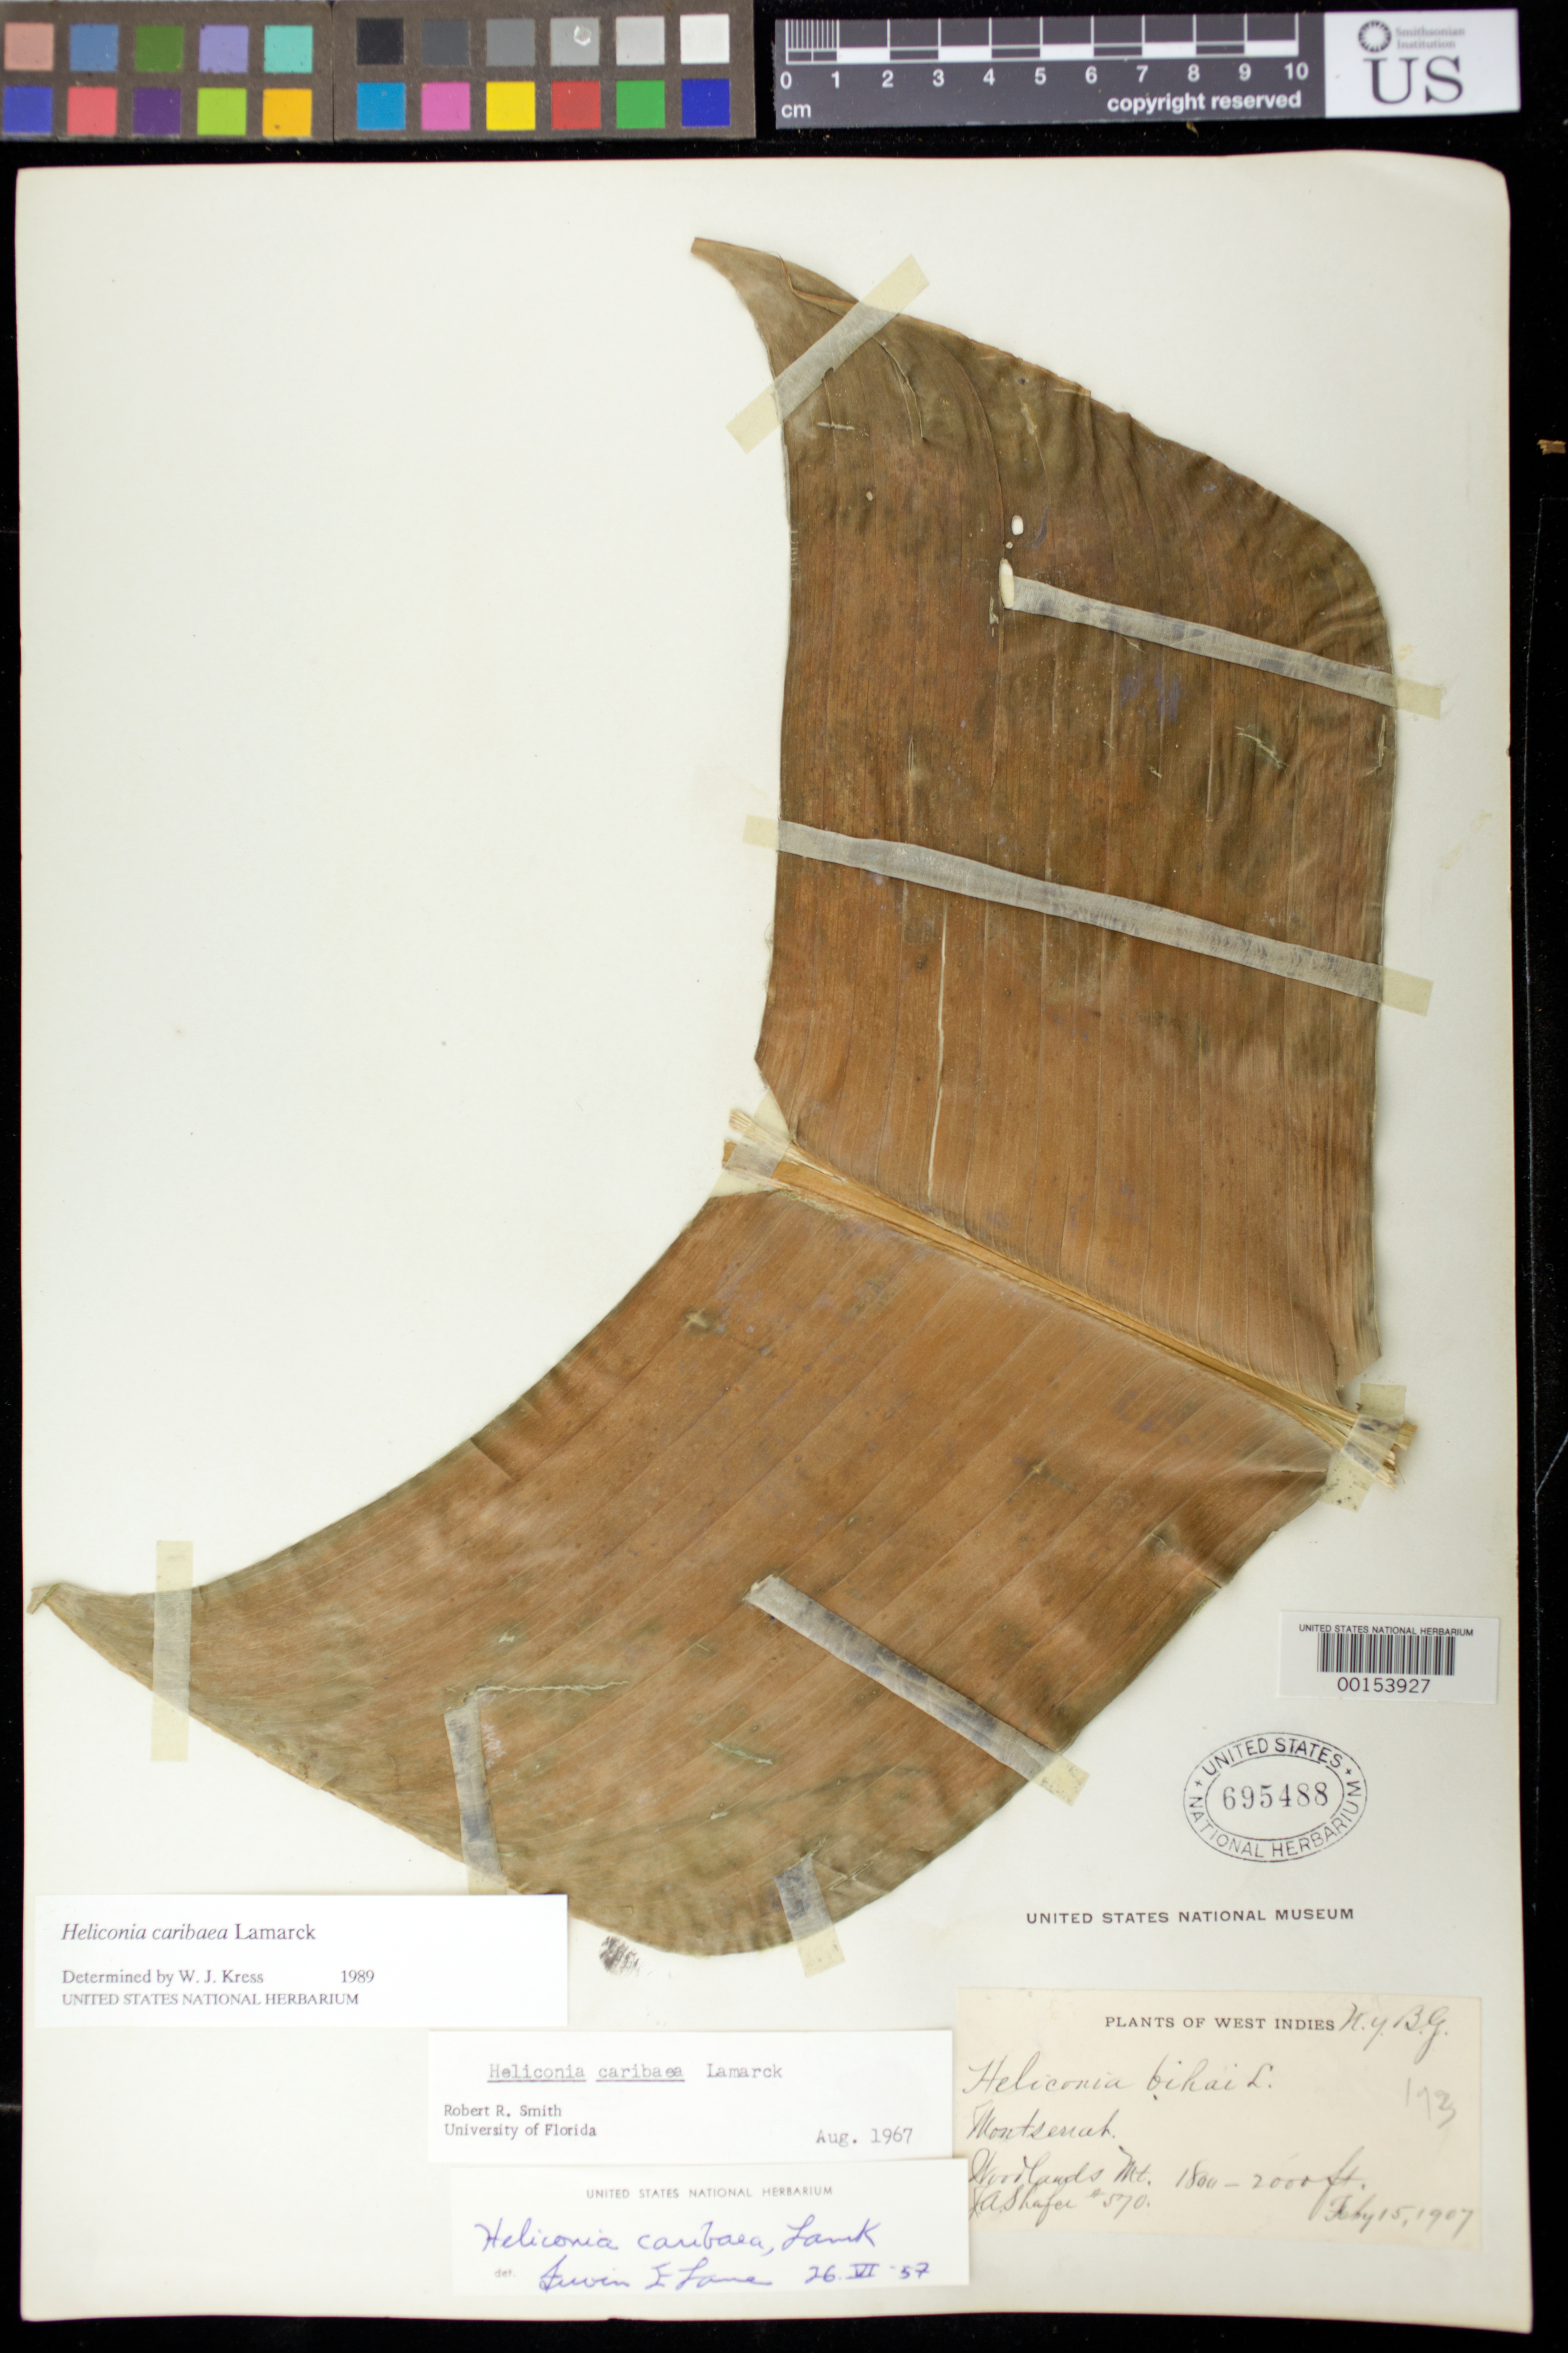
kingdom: Plantae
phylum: Tracheophyta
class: Liliopsida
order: Zingiberales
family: Heliconiaceae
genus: Heliconia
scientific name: Heliconia caribaea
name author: Lam.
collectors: J. A. Shafer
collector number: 570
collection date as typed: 15 Feb 1907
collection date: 1907-02-15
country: Montserrat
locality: Woodlands mt.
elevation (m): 549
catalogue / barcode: US 695488